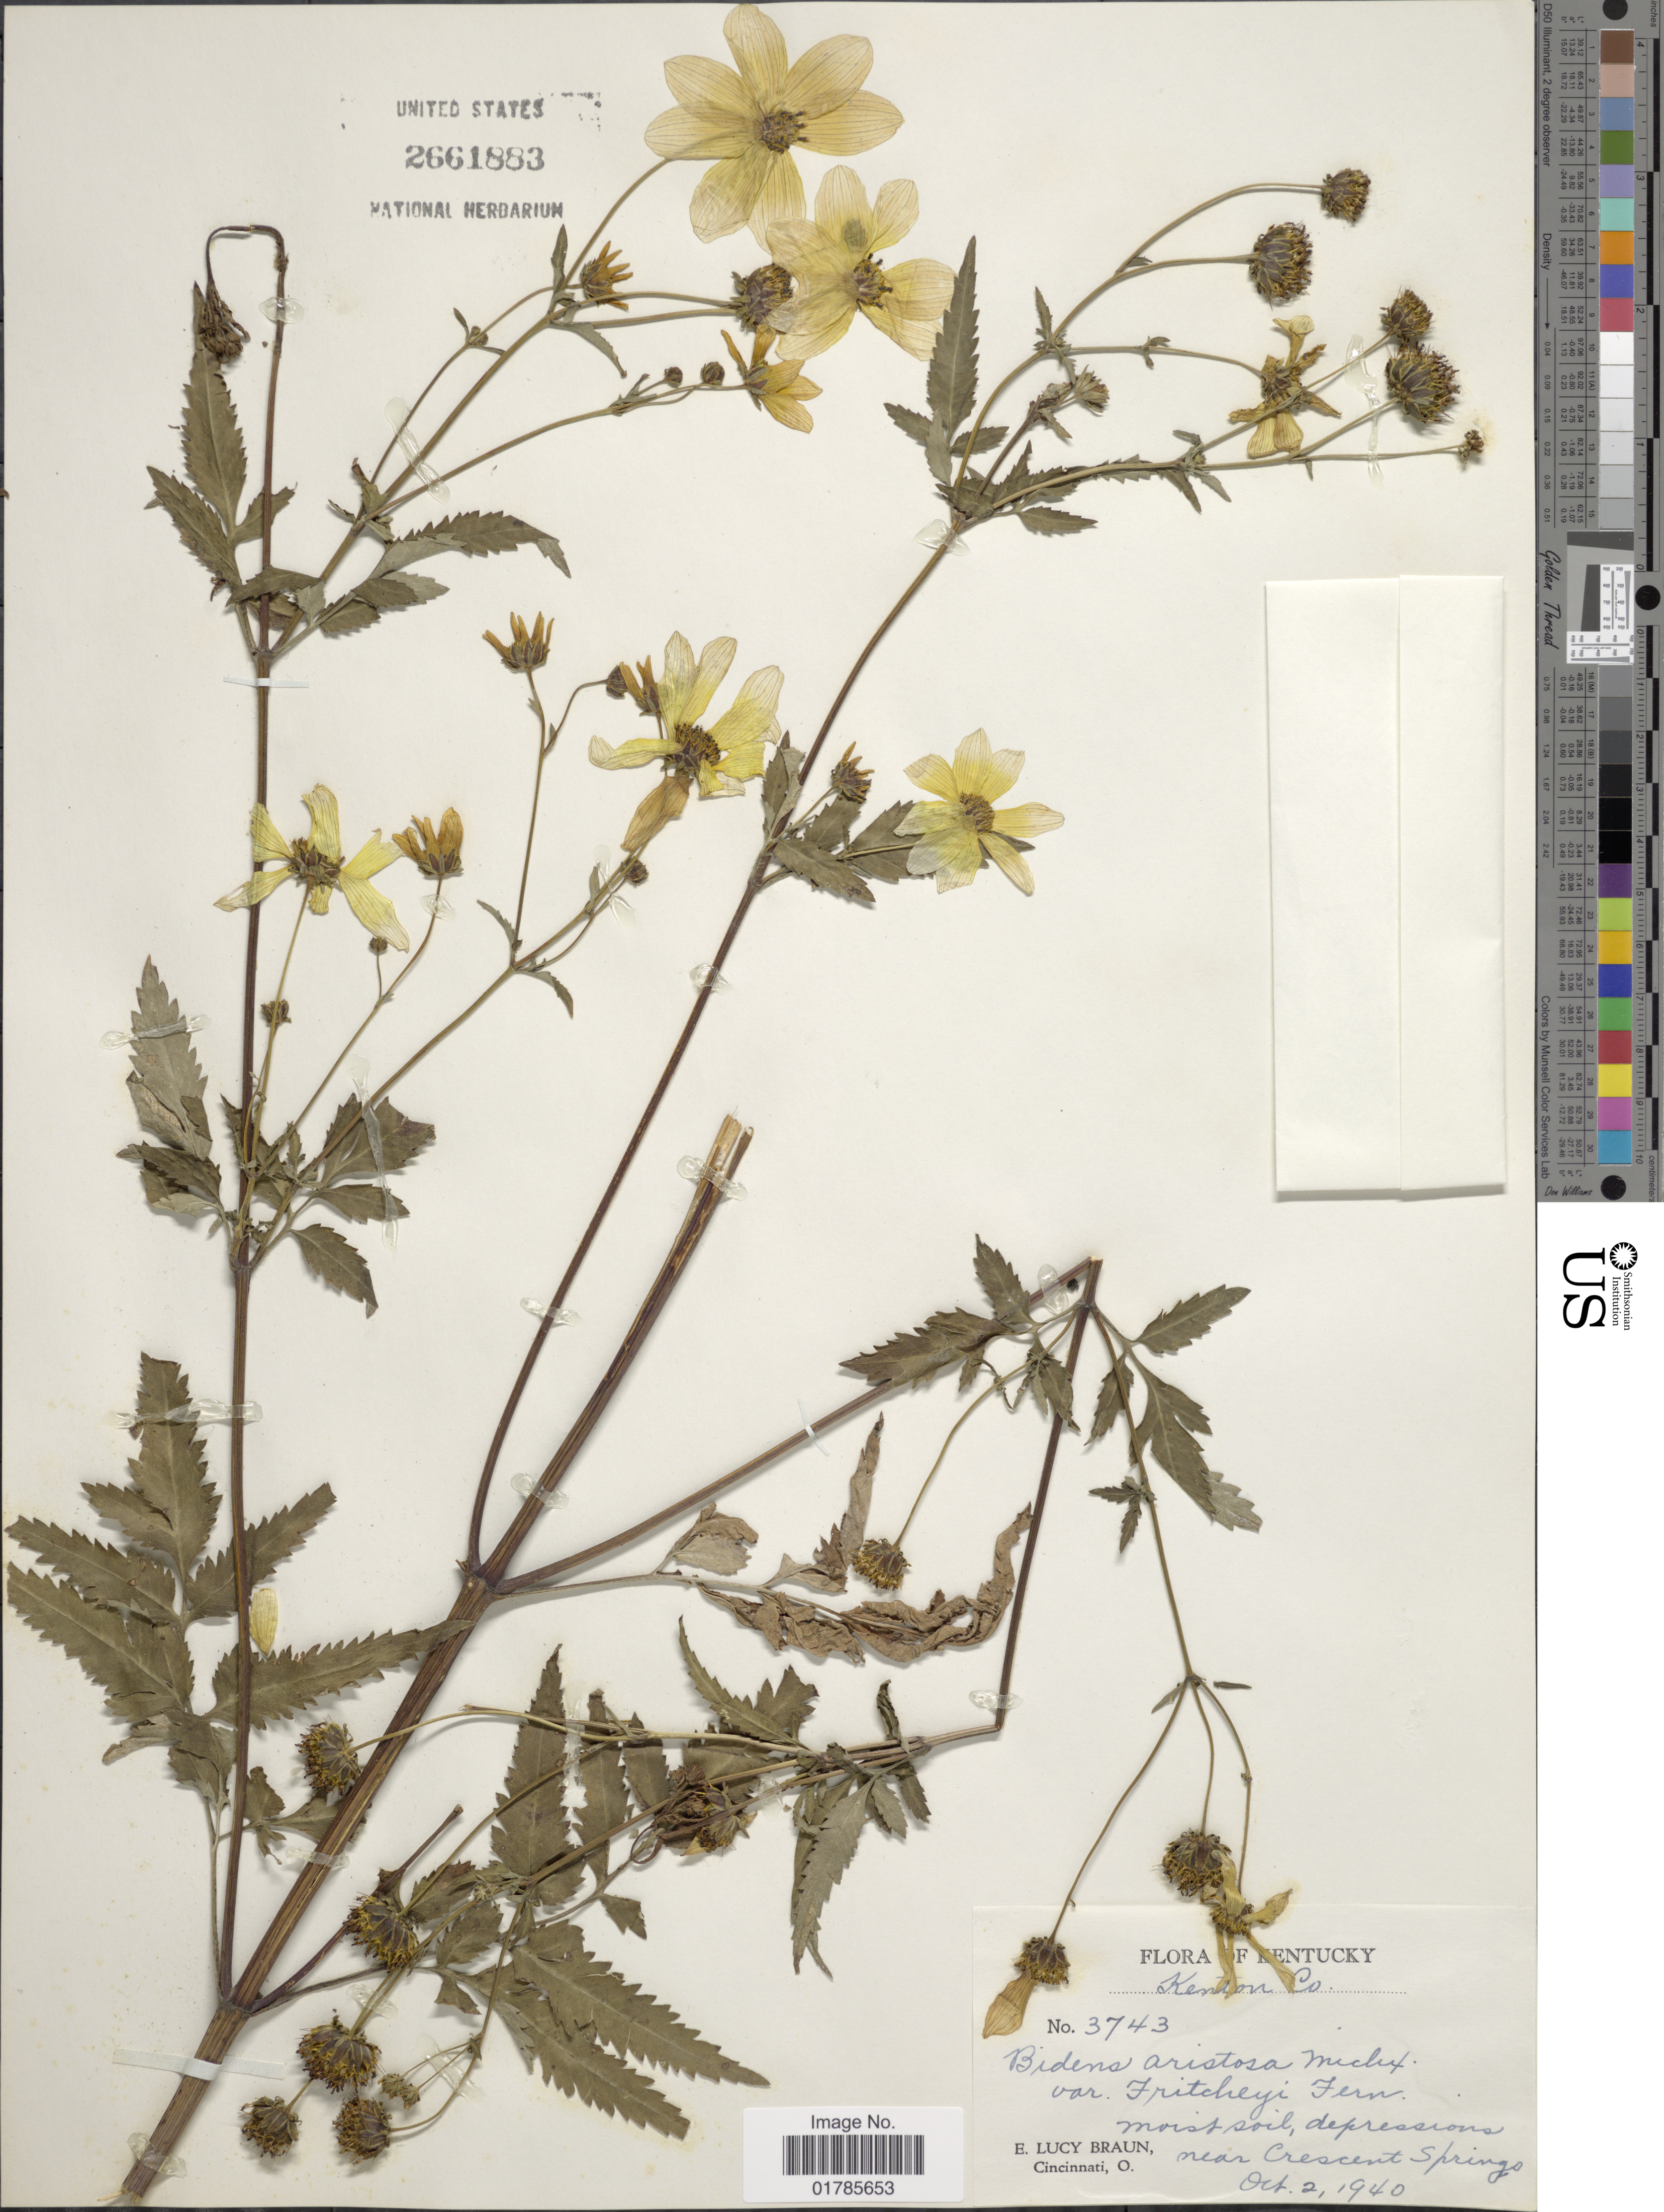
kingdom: Plantae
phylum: Tracheophyta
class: Magnoliopsida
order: Asterales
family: Asteraceae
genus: Bidens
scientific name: Bidens aristosa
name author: (Michx.) Britton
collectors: E. L. Braun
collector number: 3743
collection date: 1940-10-02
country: United States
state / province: Kentucky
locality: Kenton Co., near Crescent Springs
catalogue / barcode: US 2661883